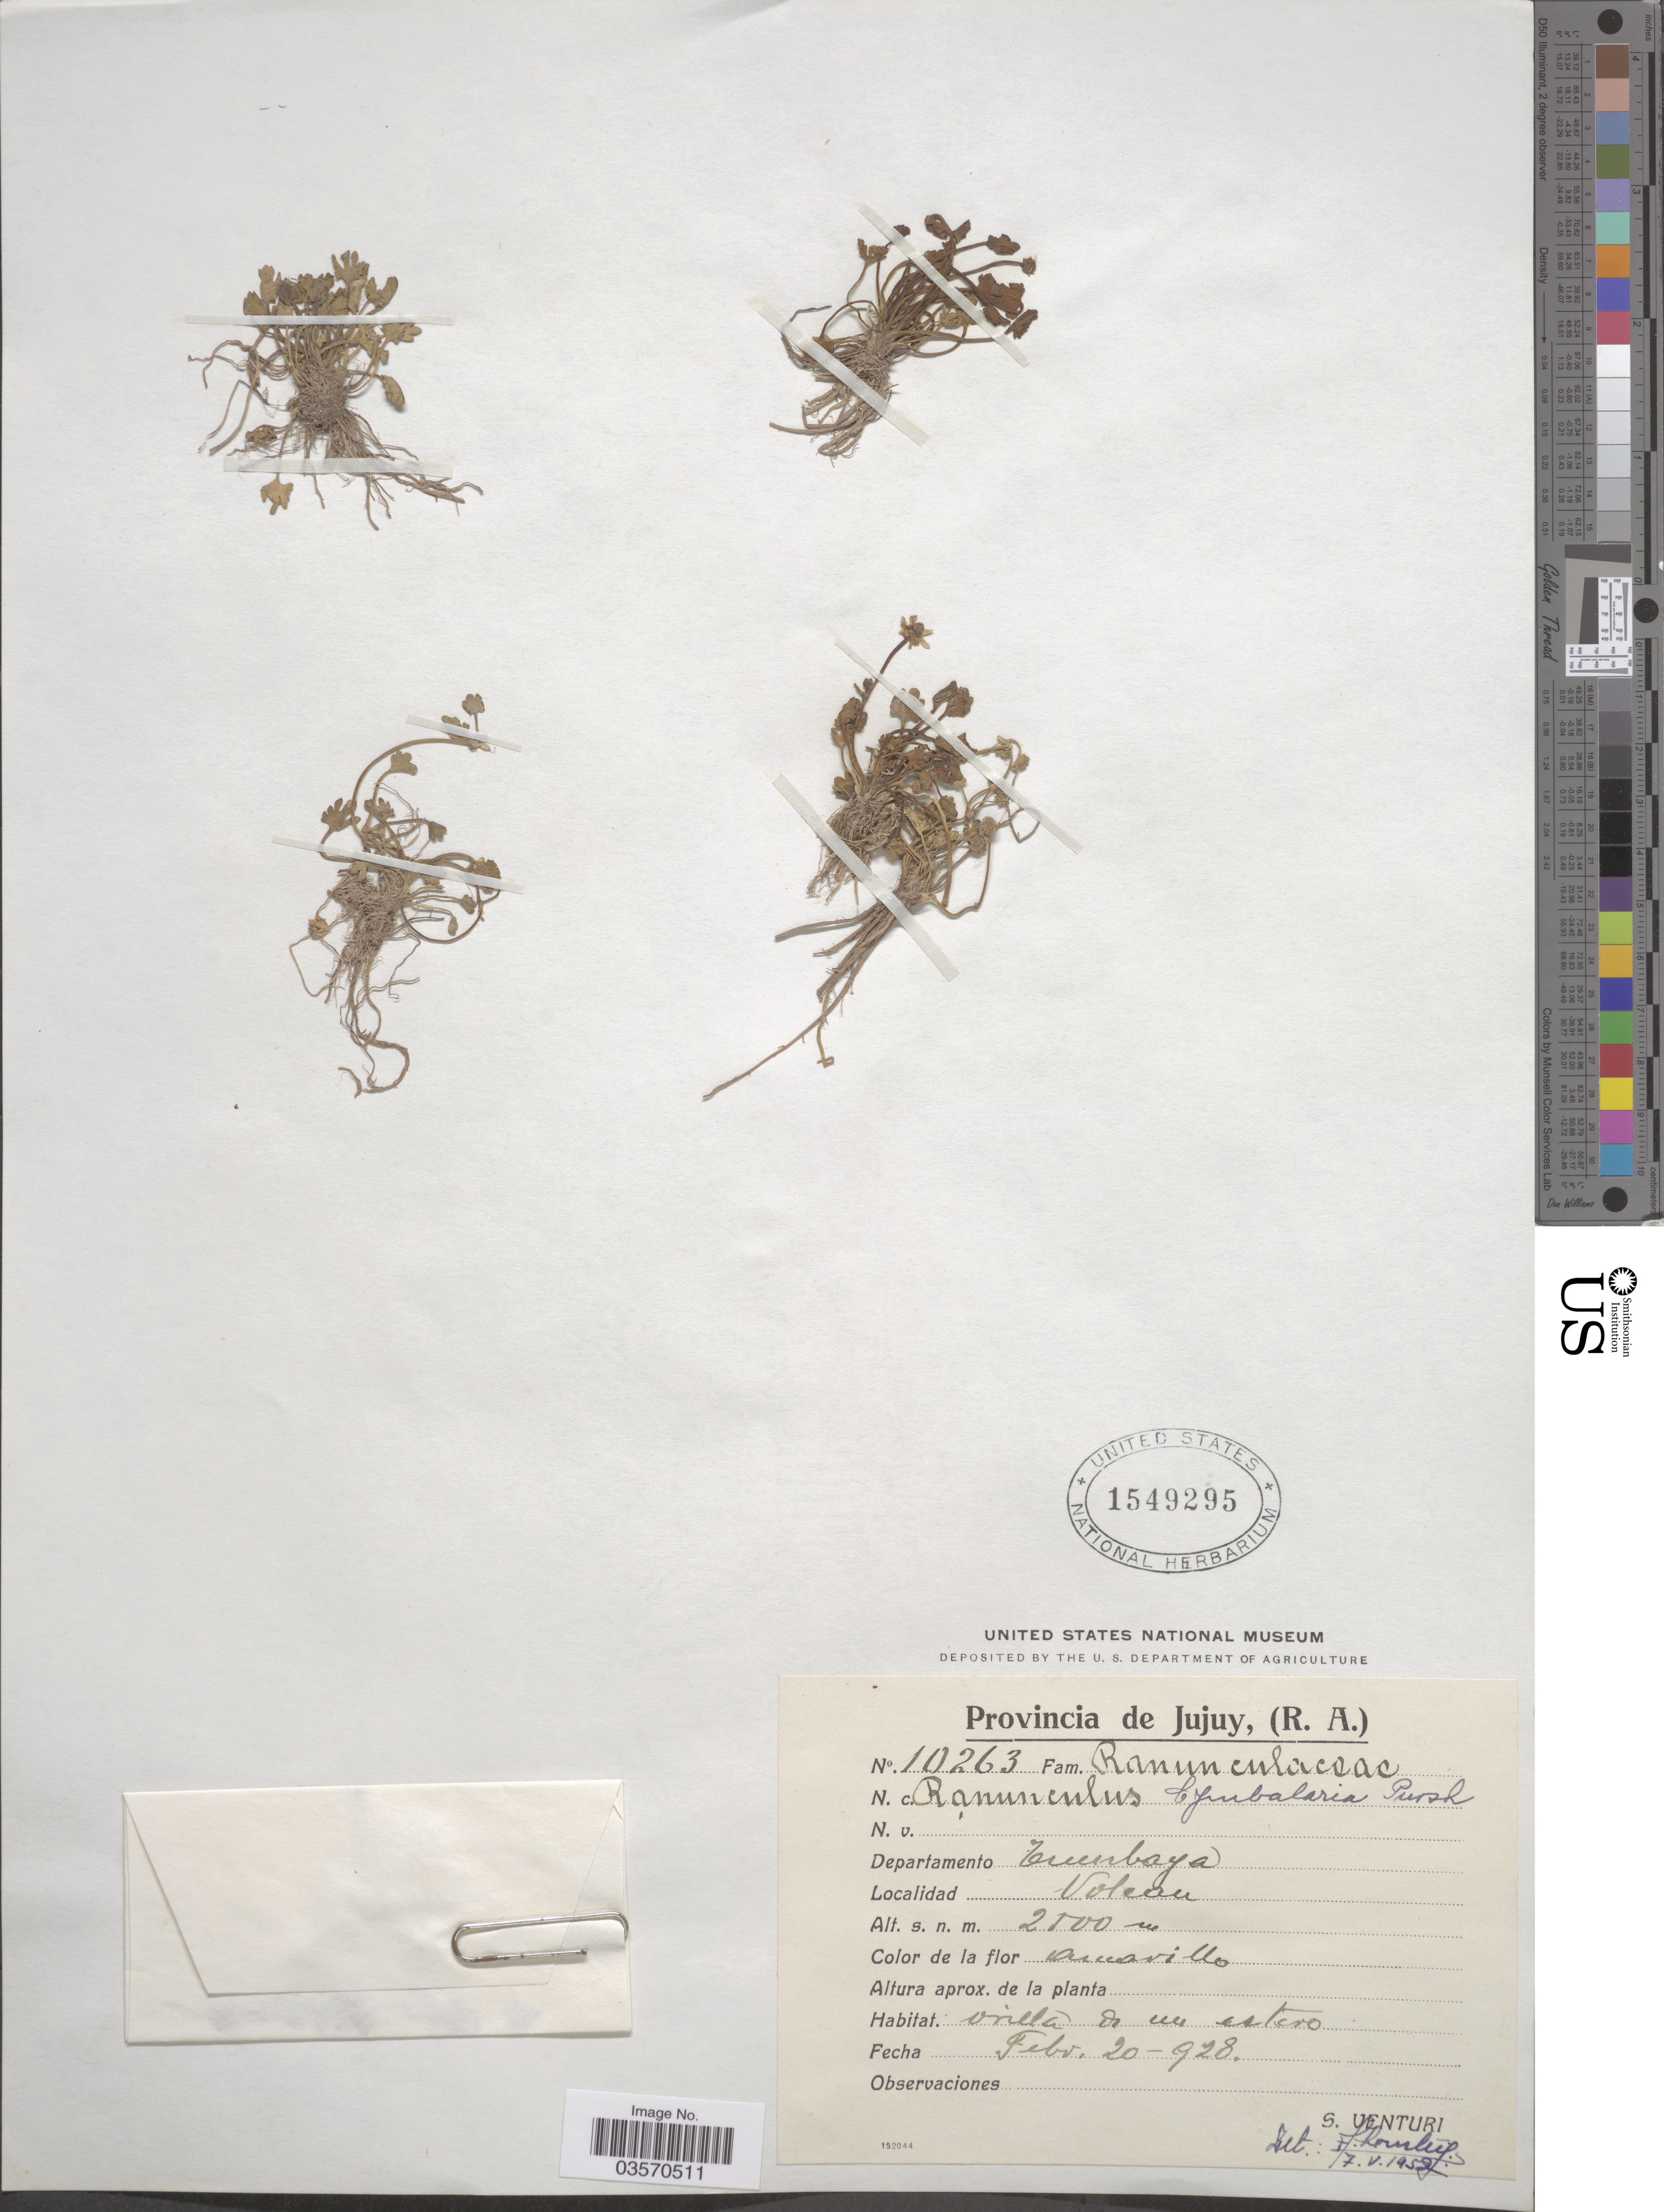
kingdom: Plantae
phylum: Tracheophyta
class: Magnoliopsida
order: Ranunculales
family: Ranunculaceae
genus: Halerpestes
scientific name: Halerpestes cymbalaria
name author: (Pursh) Greene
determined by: Strong, M. T., (US), Smithsonian Institution - National Museum of Natural History (UNITED STATES)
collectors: S. Venturi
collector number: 10263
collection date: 1928-02-20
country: Argentina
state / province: Jujuy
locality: Departamento Tumbaya. Volcan.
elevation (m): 2500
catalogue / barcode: US 1549295